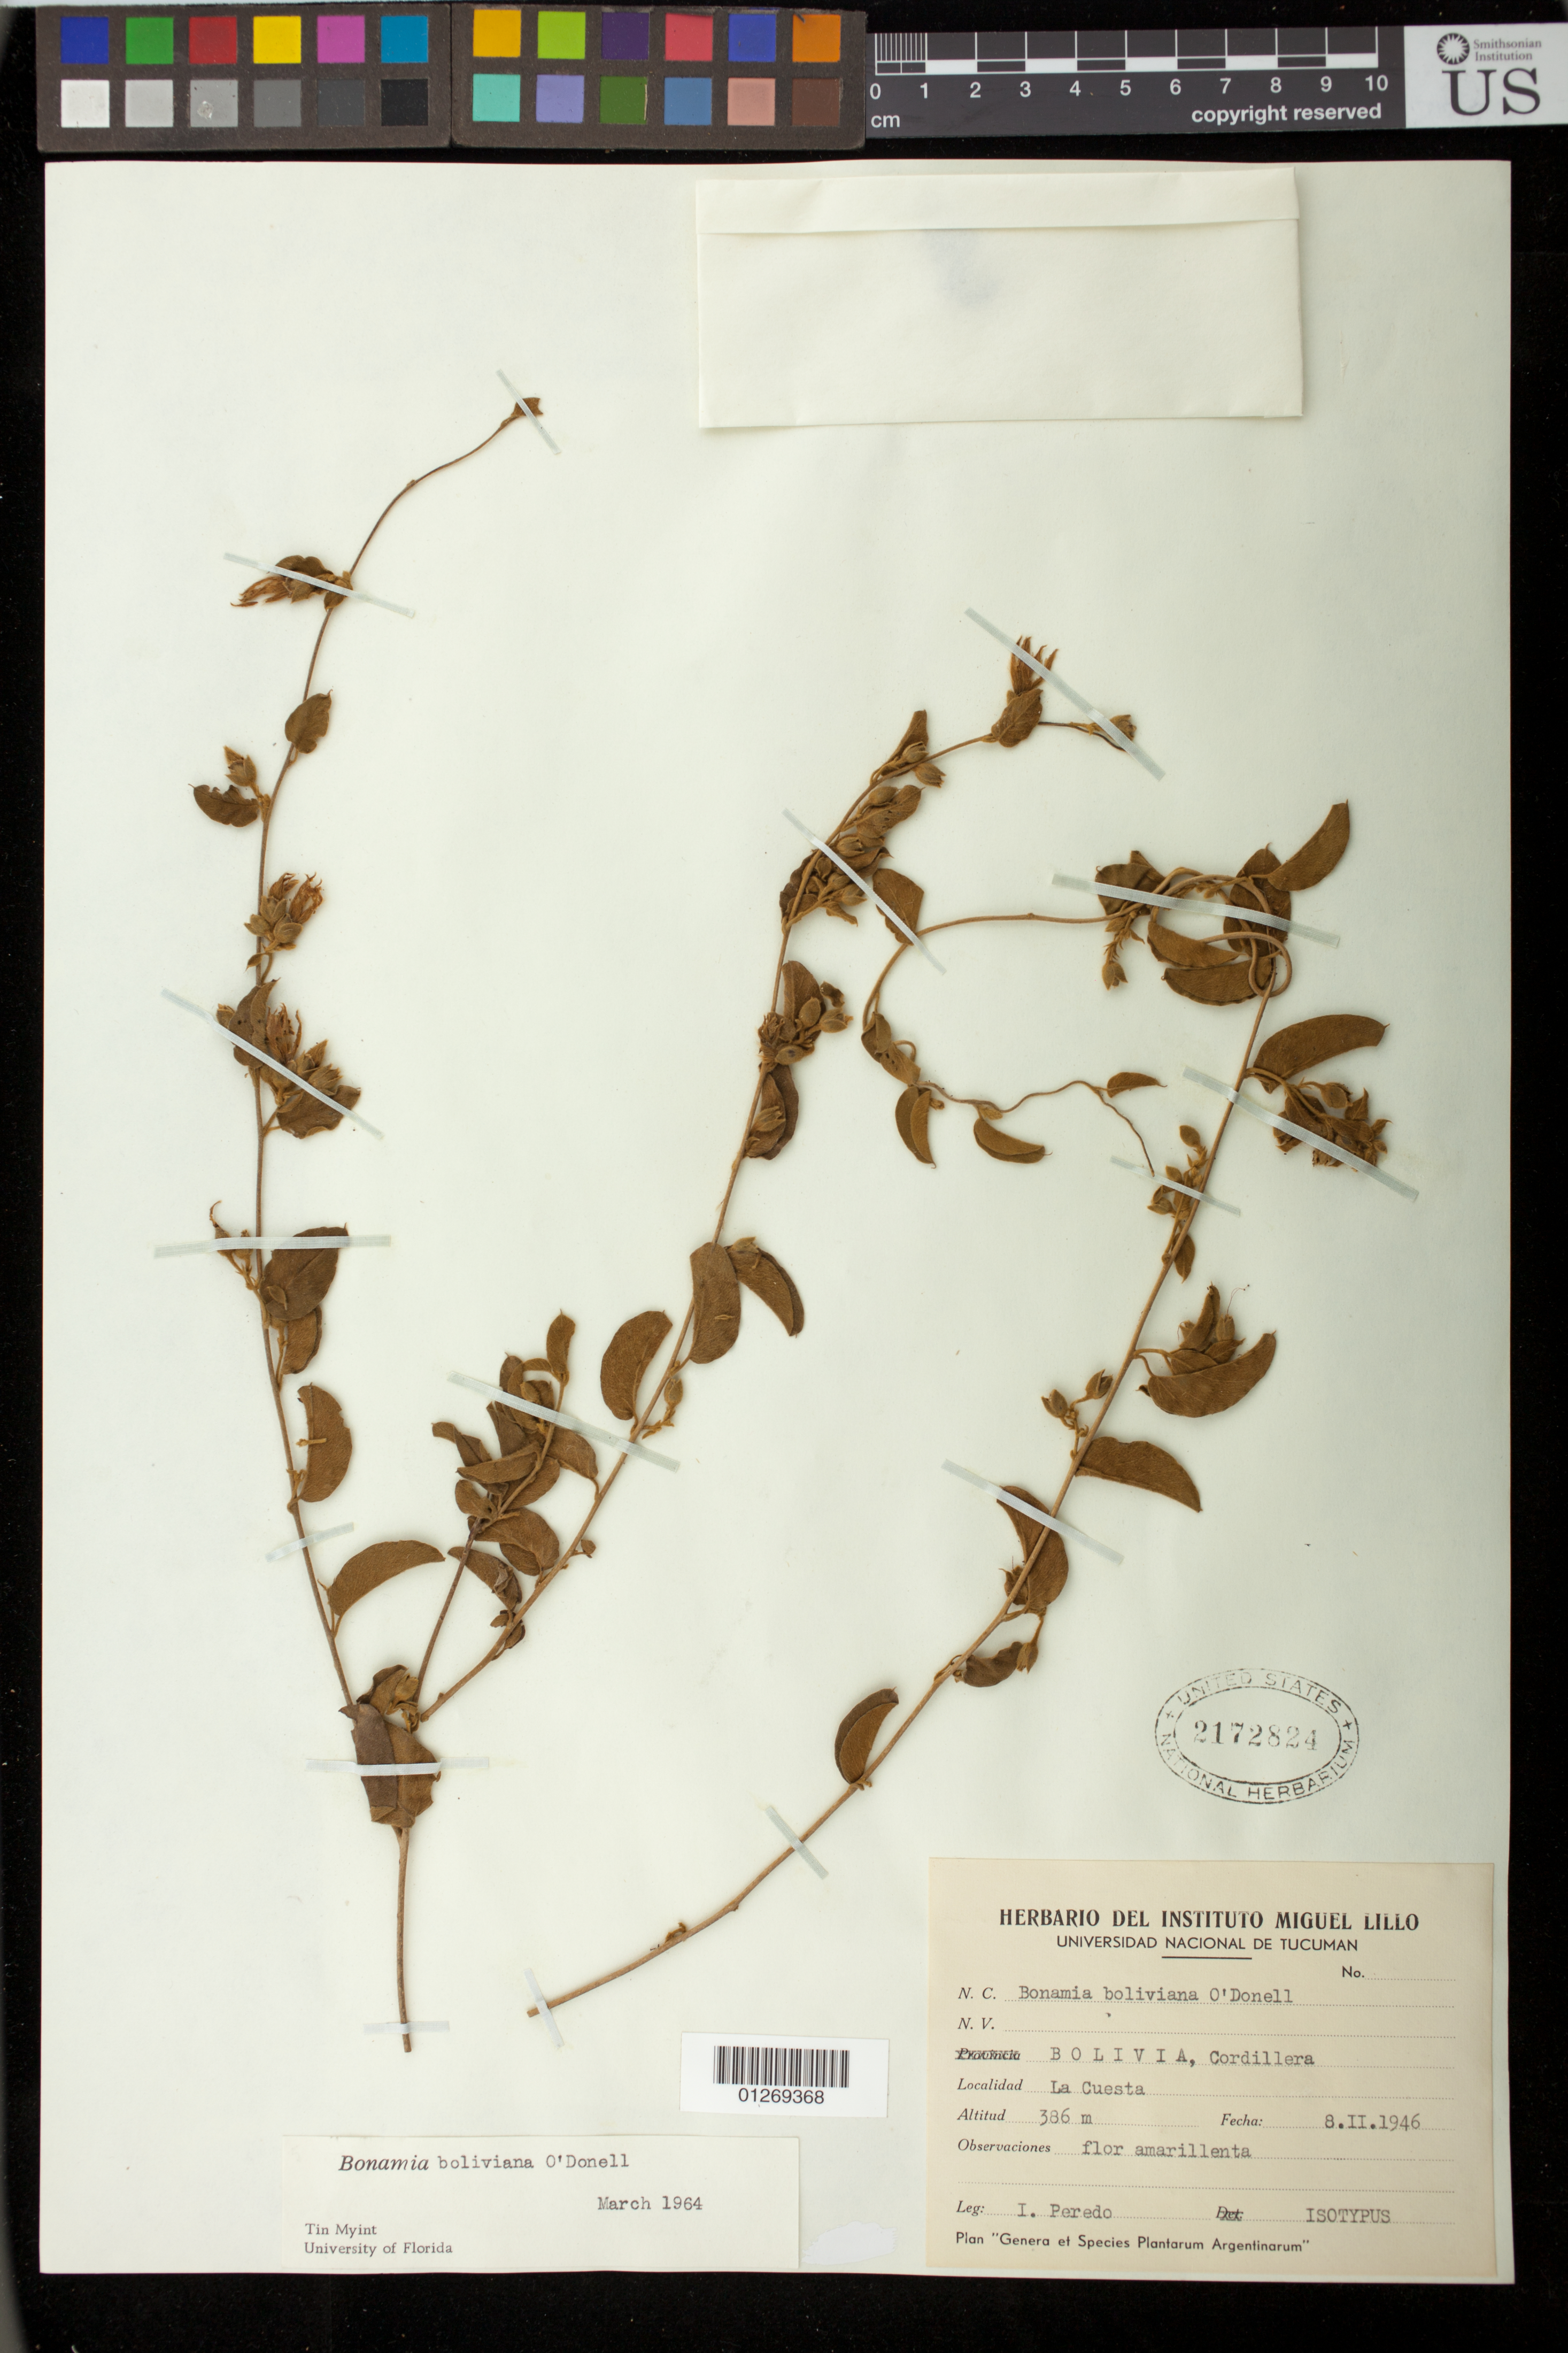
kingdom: Plantae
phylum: Tracheophyta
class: Magnoliopsida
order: Solanales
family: Convolvulaceae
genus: Bonamia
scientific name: Bonamia boliviana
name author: O'Donell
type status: Isotype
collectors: I. Peredo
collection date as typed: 8. II. 1946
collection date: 1946-02-08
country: Bolivia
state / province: Santa Cruz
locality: Cordillera, La Cuesta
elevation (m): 386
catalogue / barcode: US 2172824